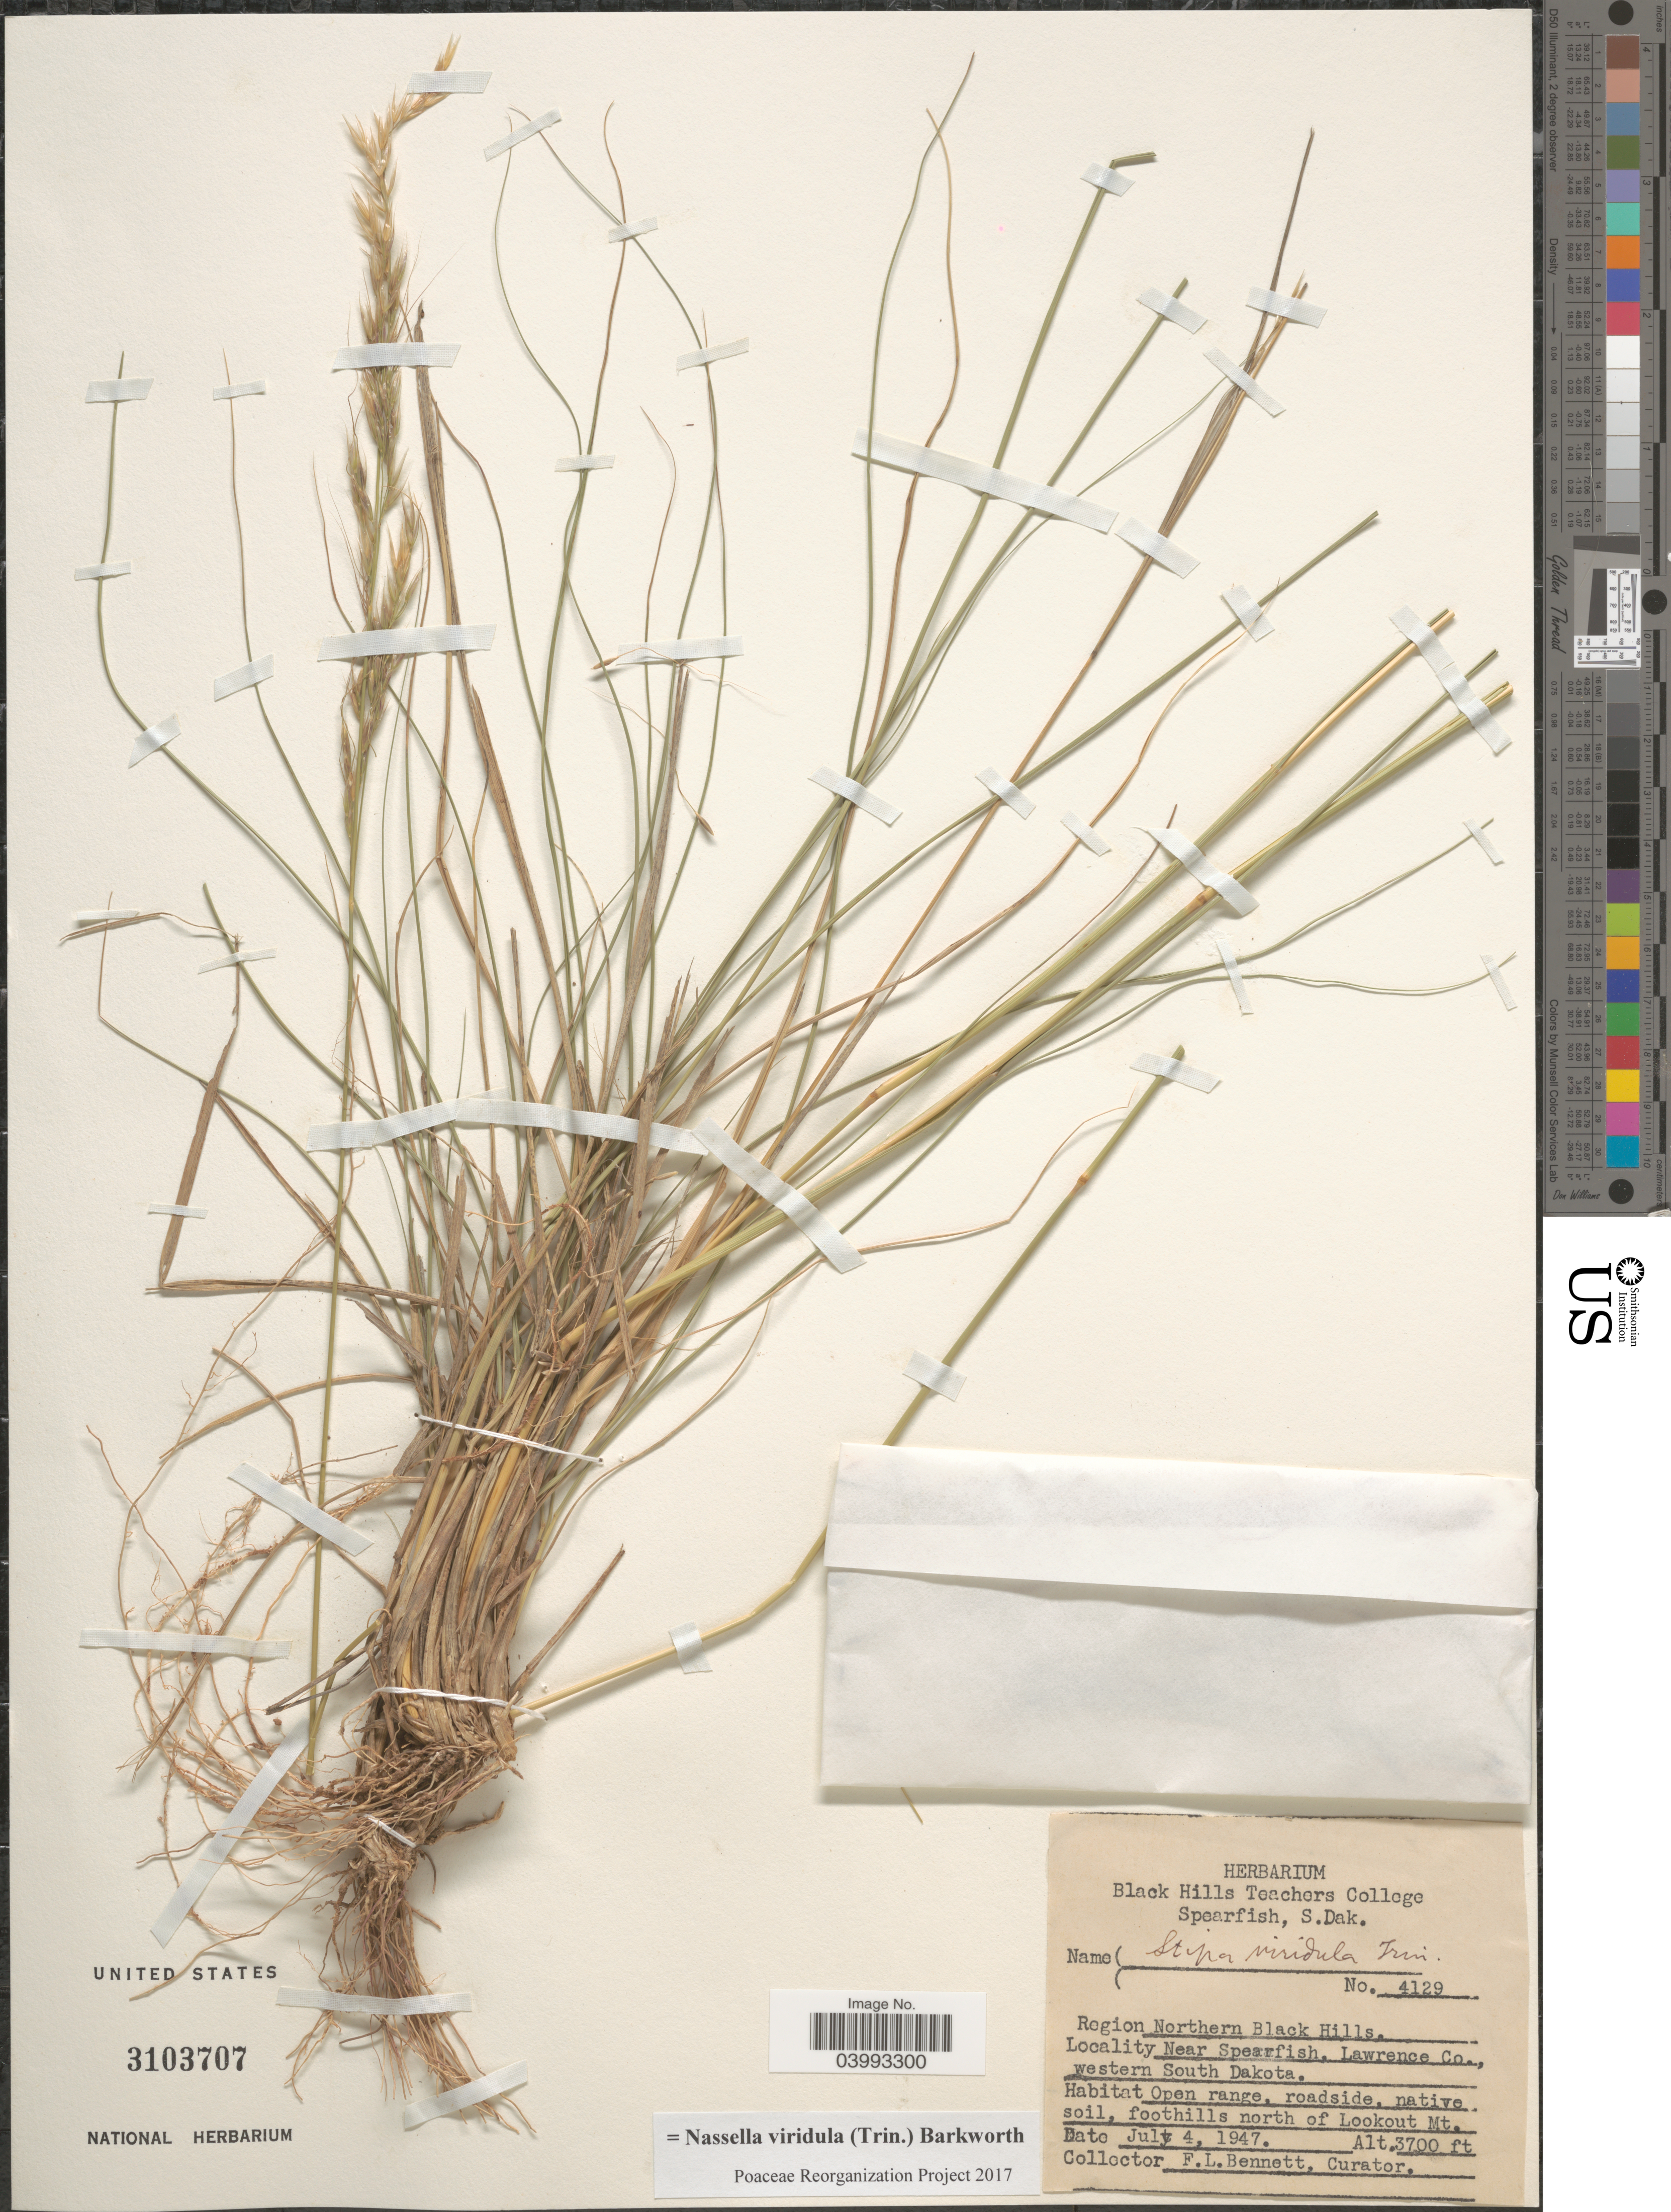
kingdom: Plantae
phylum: Tracheophyta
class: Liliopsida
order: Poales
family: Poaceae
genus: Nassella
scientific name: Nassella viridula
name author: (Trin.) Barkworth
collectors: F. Bennett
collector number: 4129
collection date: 1947-07-04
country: United States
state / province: South Dakota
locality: Region Northern Black Hills. Near Spearfish, Lawrence Co., western South Dakota. Open range, roadside, native soil, foothills north of Lookout Mt.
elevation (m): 1128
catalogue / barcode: US 3103707